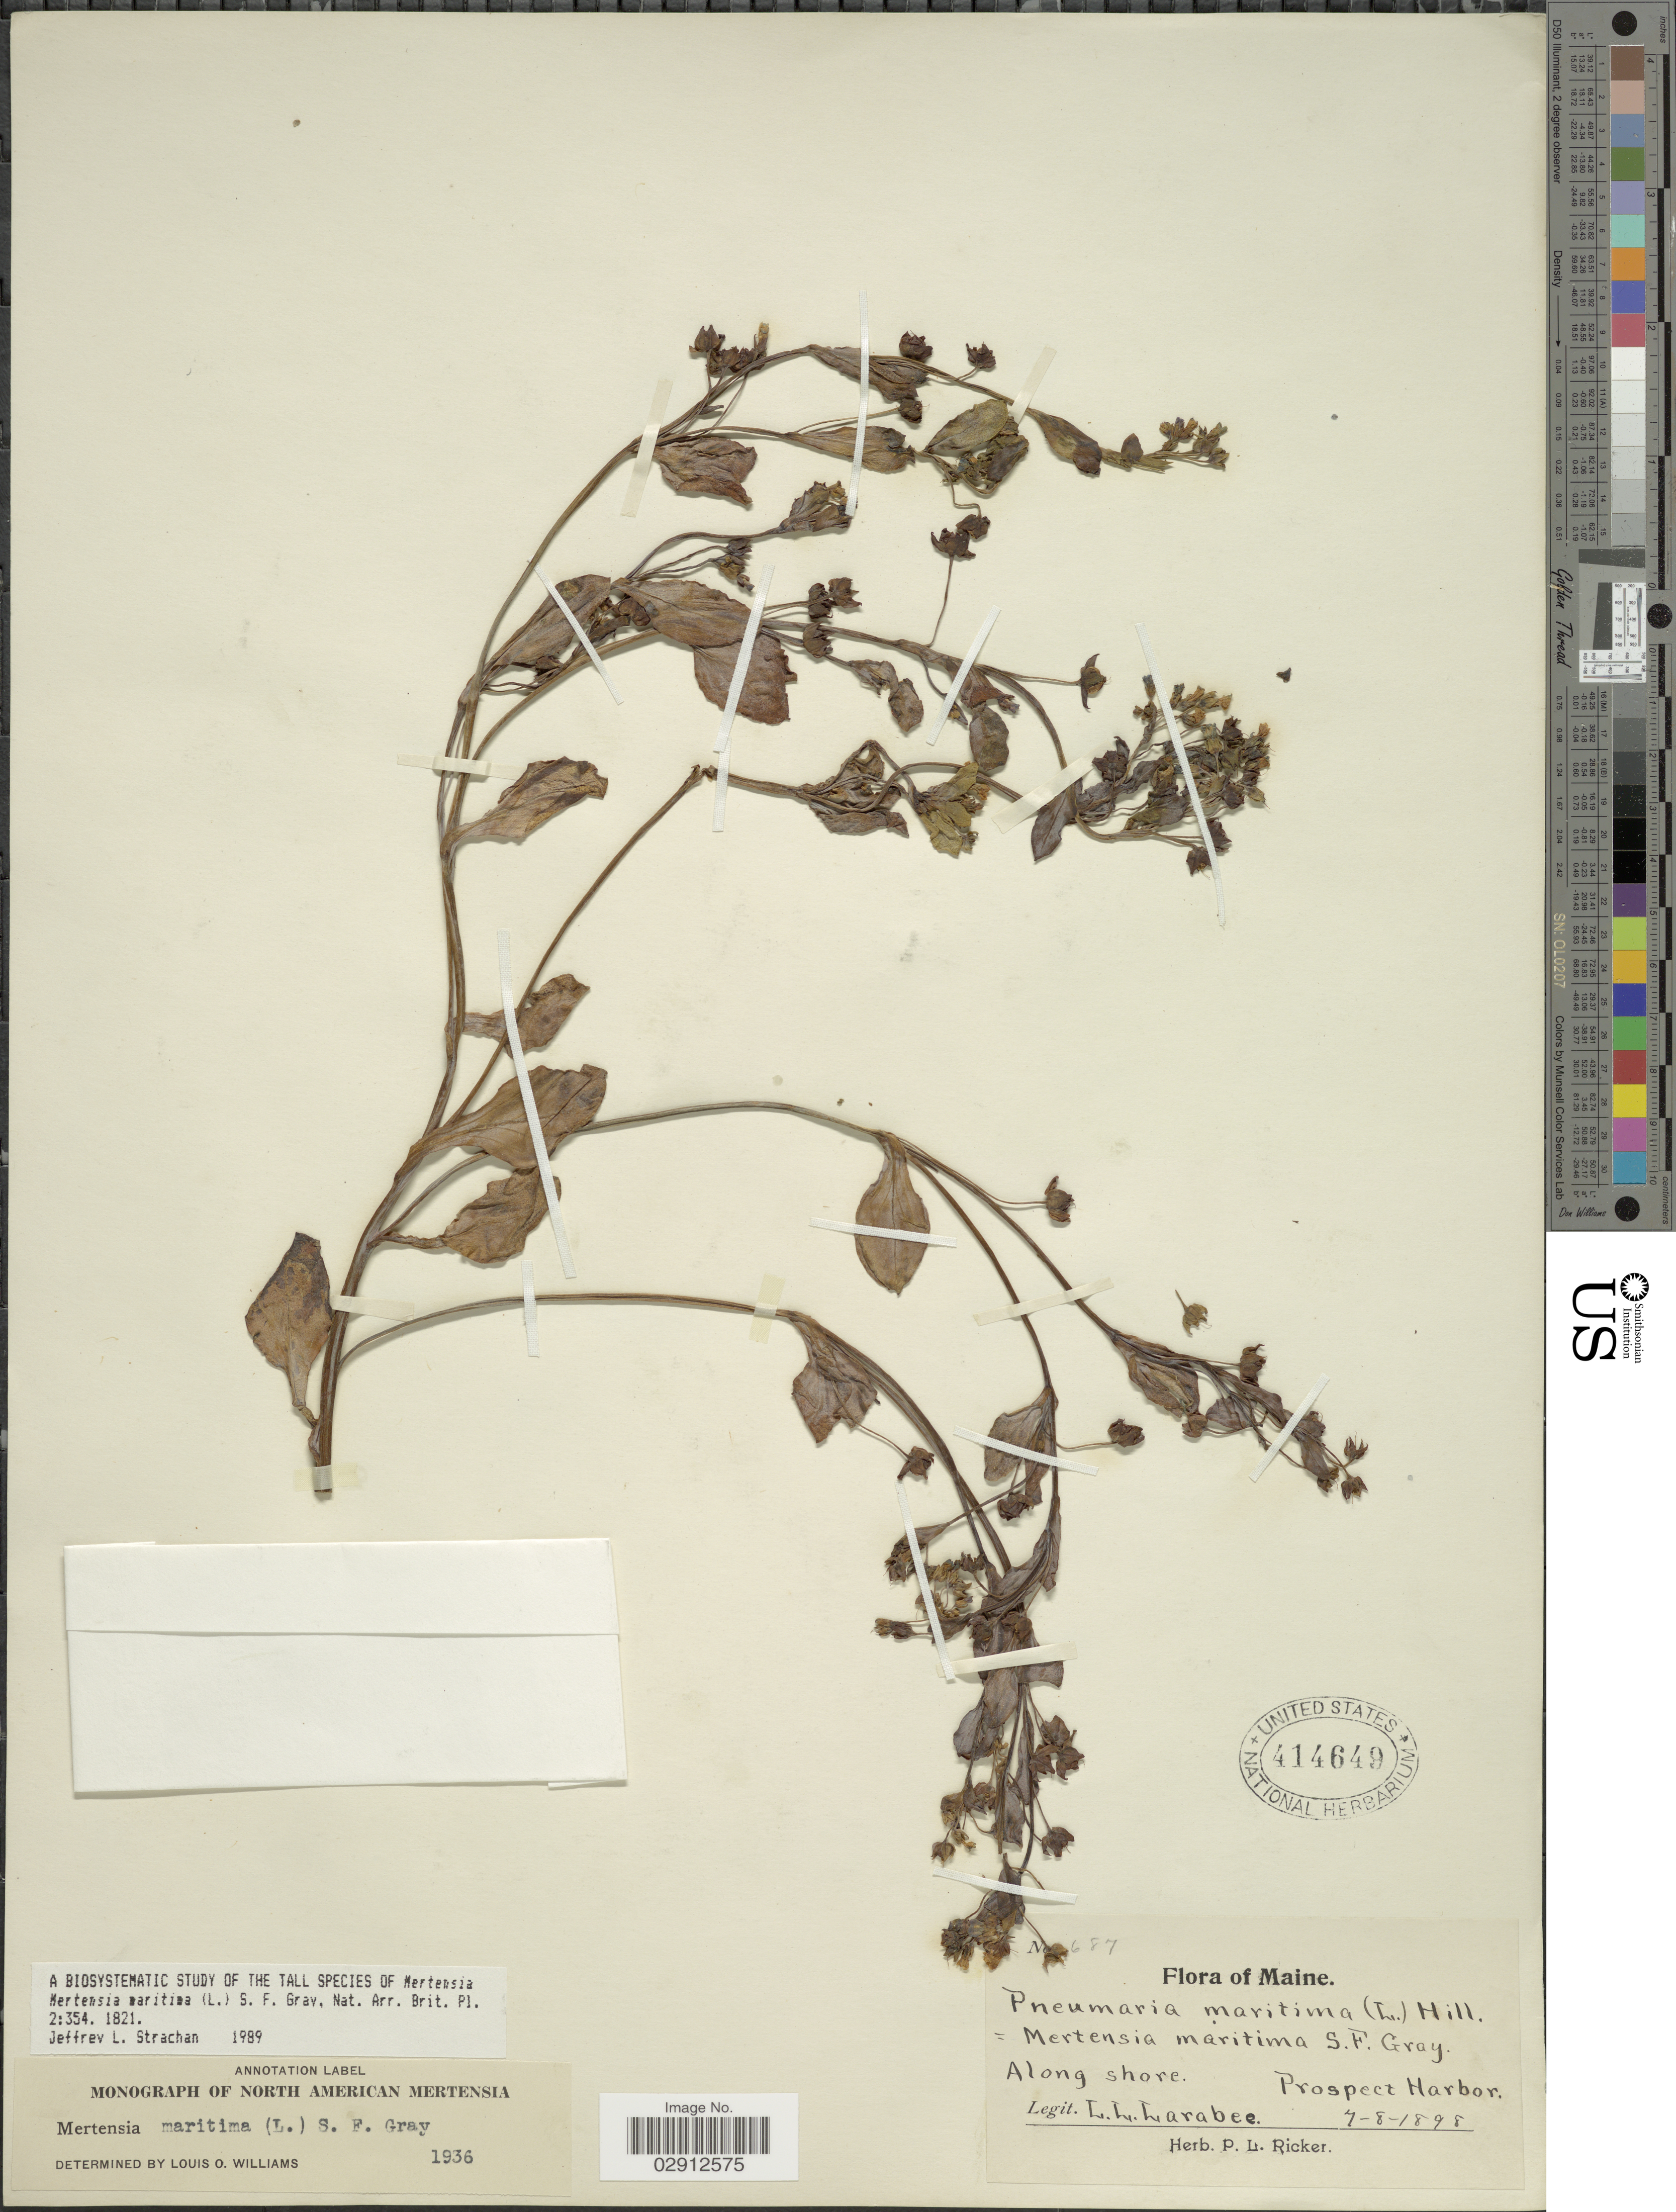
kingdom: Plantae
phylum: Tracheophyta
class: Magnoliopsida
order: Boraginales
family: Boraginaceae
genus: Mertensia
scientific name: Mertensia maritima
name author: (L.) S.F. Gray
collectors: L. Larabee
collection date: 1898-08-07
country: United States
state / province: Maine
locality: Along shore, Prospeer Harbor.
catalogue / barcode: US 414649